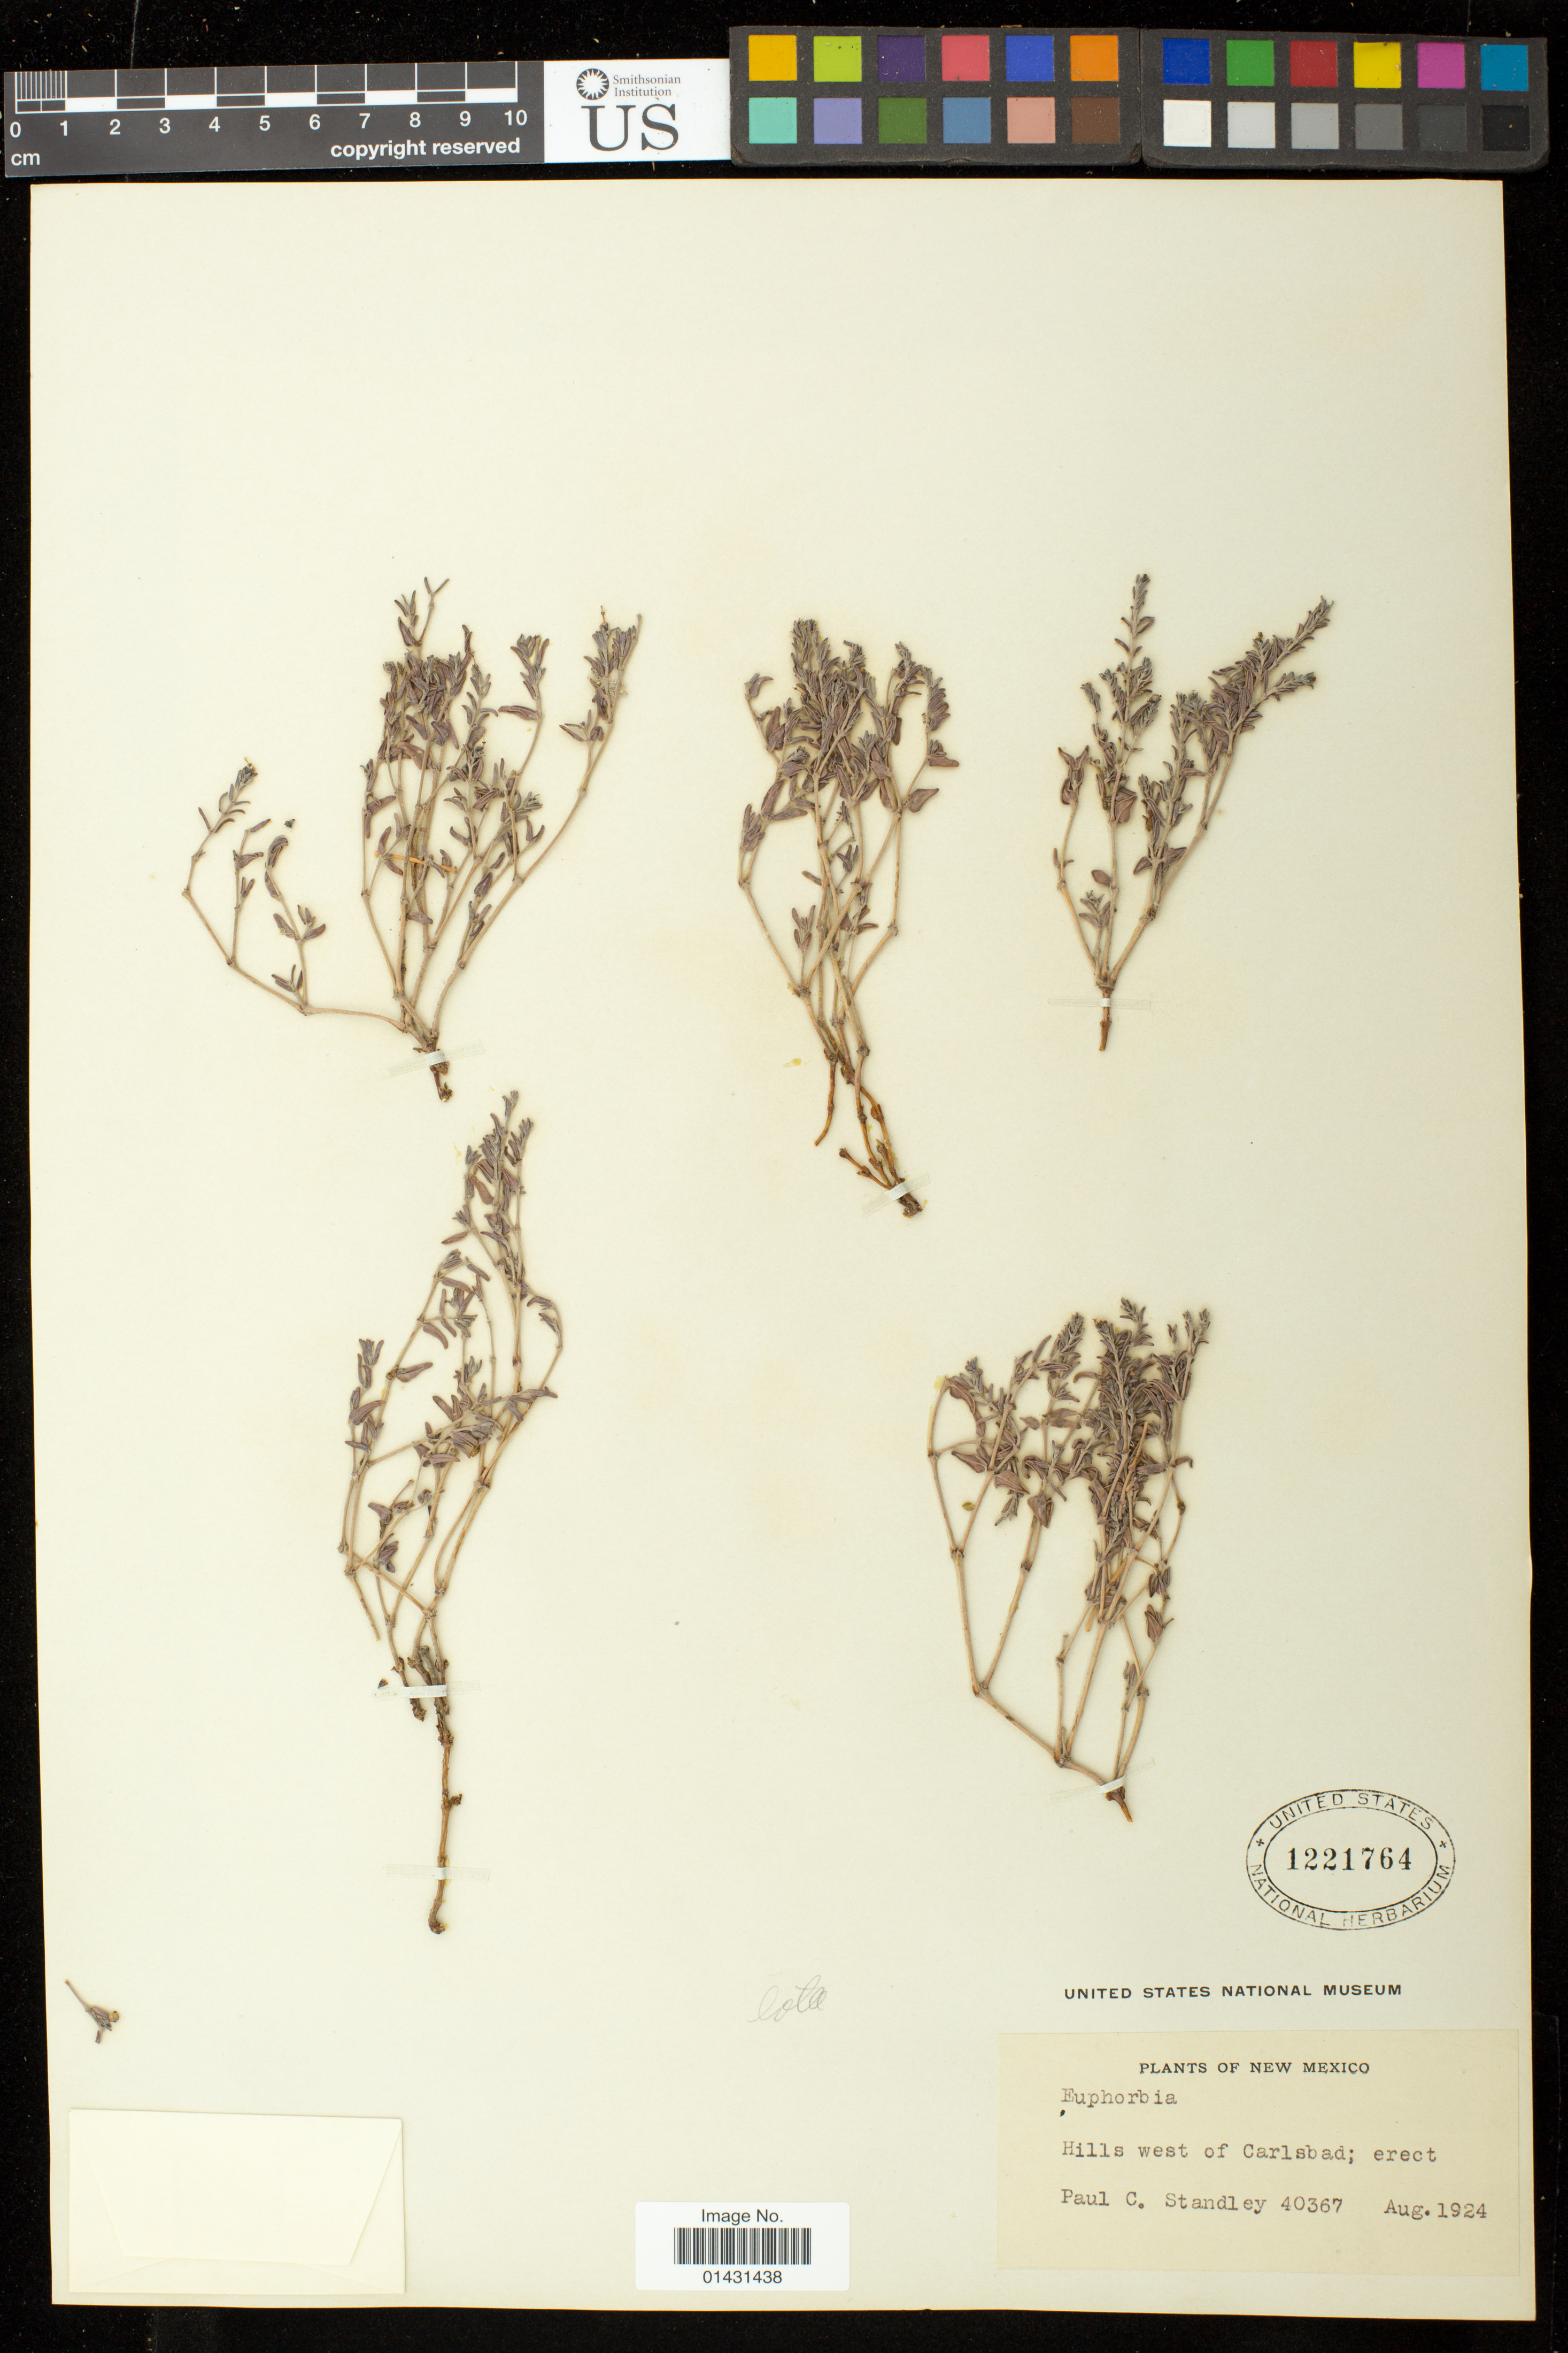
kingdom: Plantae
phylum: Tracheophyta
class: Magnoliopsida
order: Malpighiales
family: Euphorbiaceae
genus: Euphorbia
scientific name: Euphorbia laxa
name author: Drake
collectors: P. C. Standley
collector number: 40367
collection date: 1924-08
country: United States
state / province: New Mexico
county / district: Eddy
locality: Hills west of Carlsbad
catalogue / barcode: US 1221764